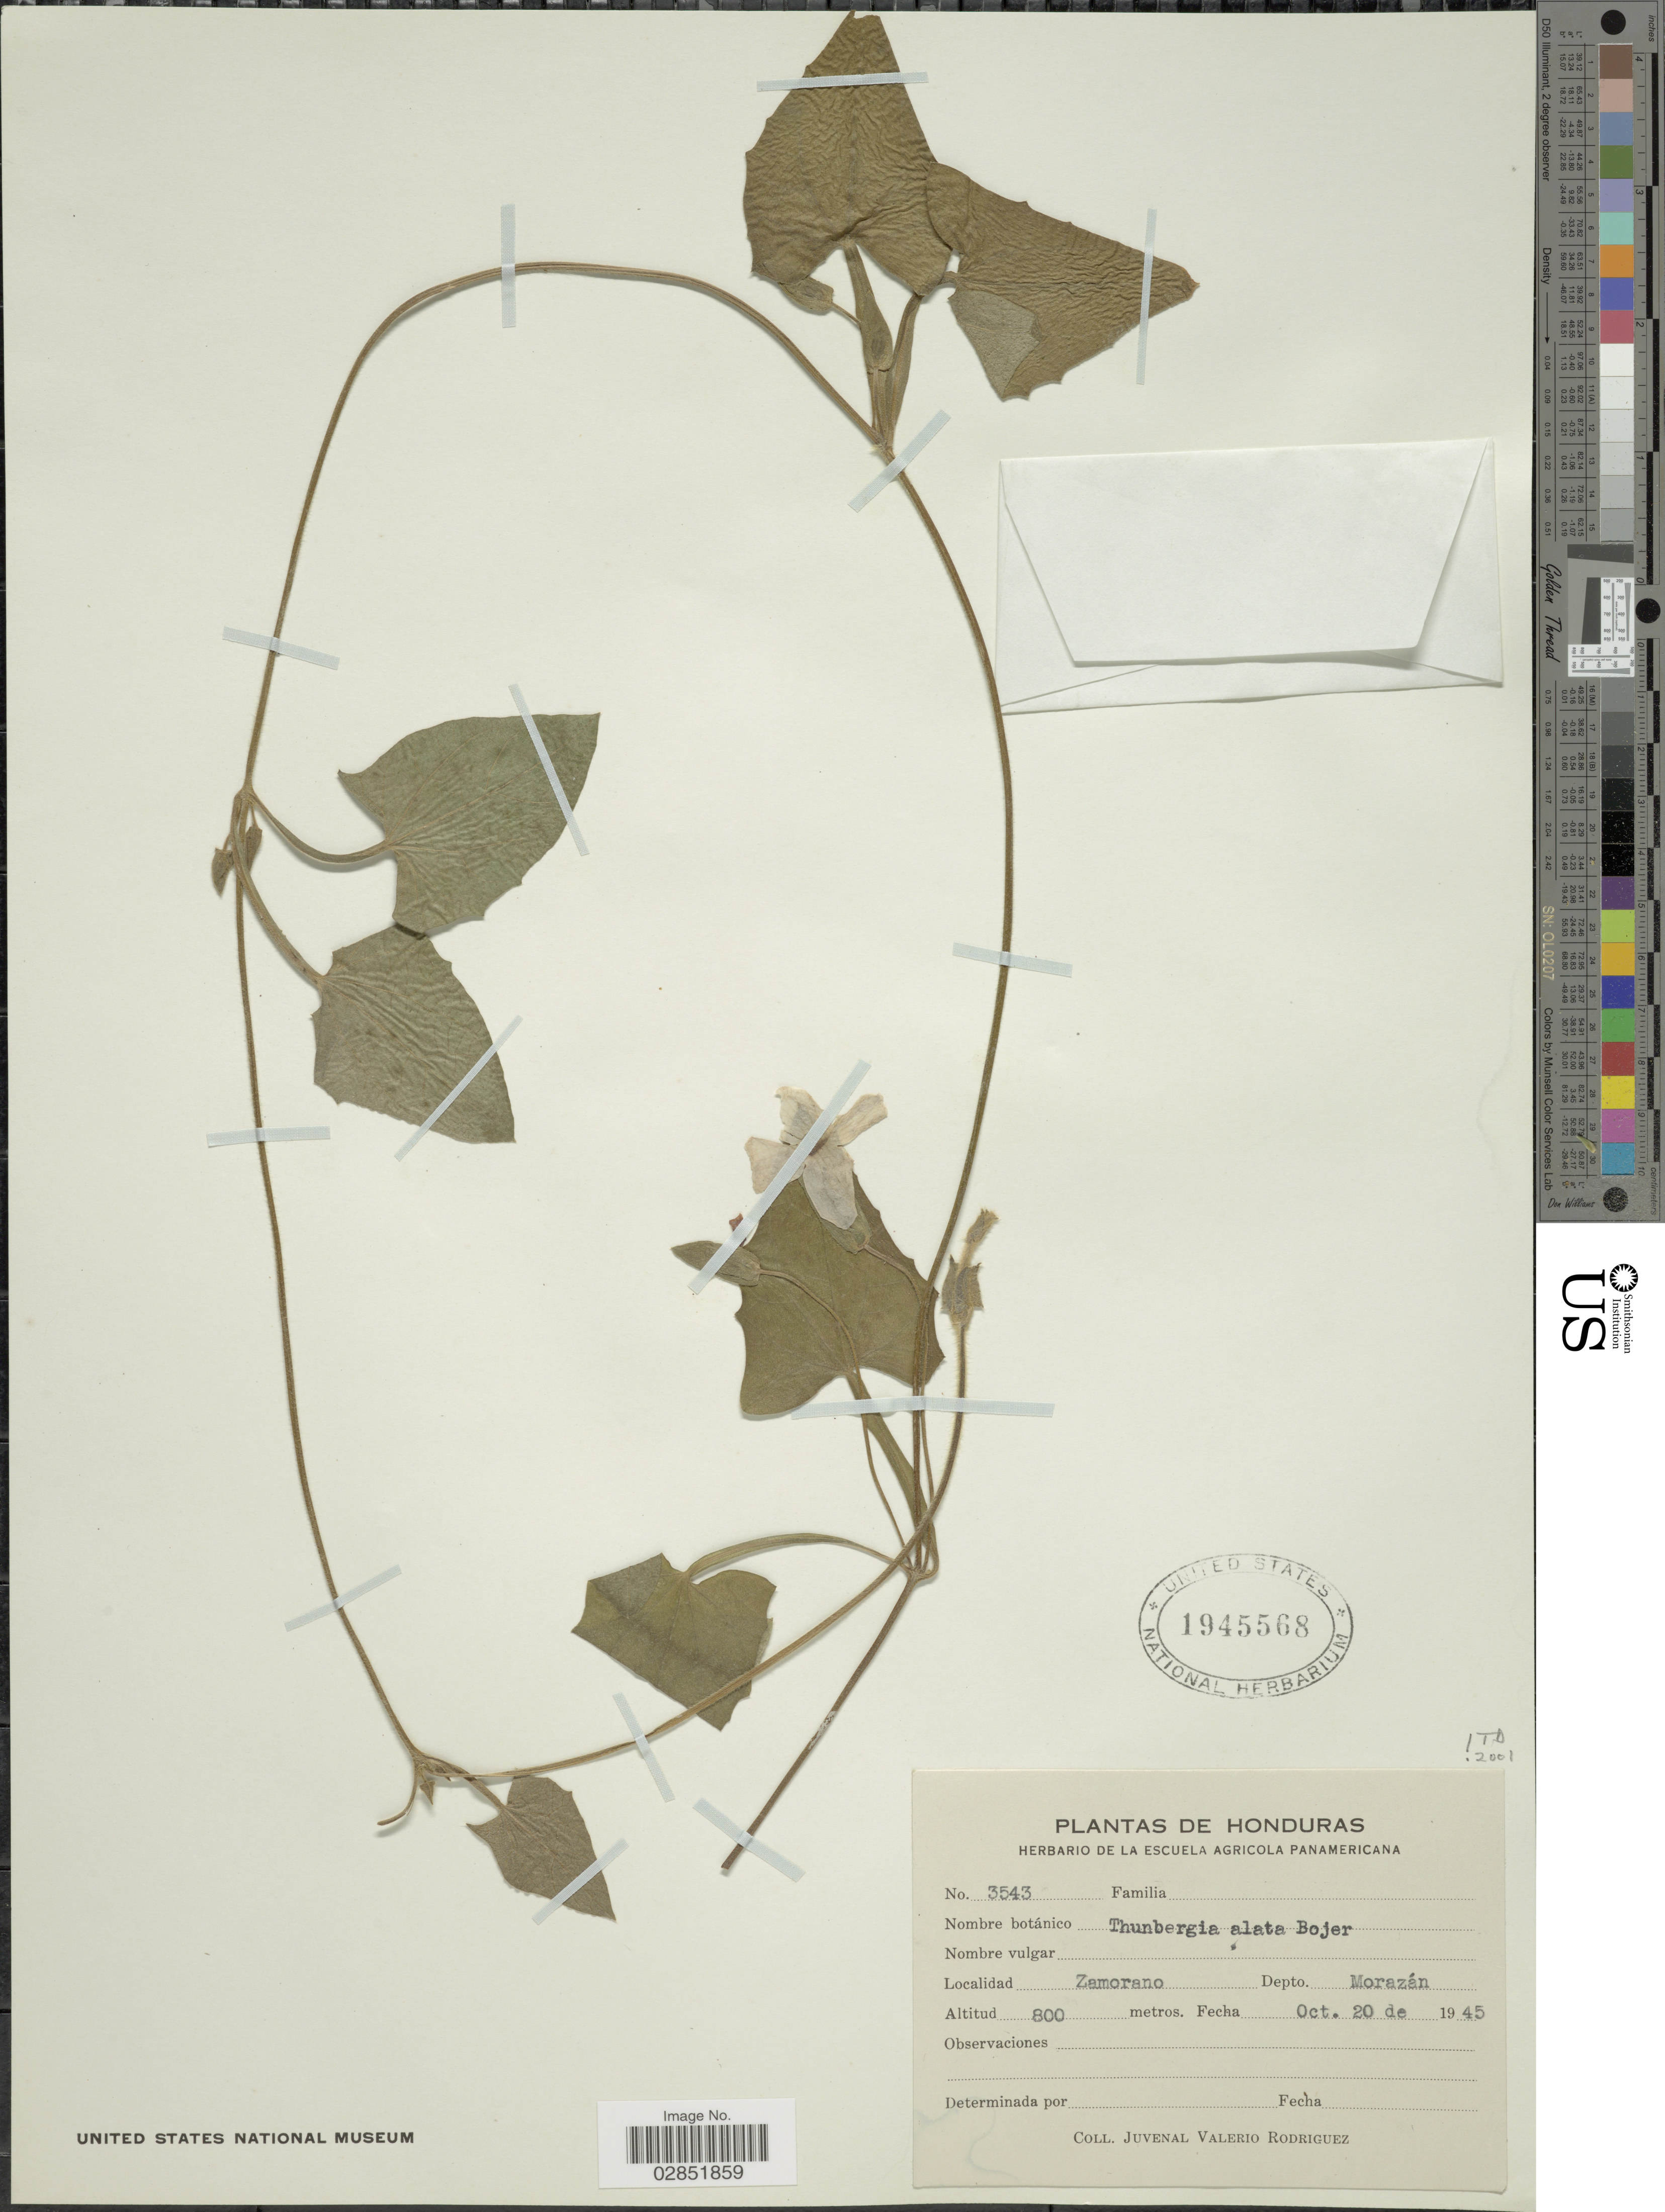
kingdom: Plantae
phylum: Tracheophyta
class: Magnoliopsida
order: Lamiales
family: Acanthaceae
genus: Thunbergia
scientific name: Thunbergia alata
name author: Bojer ex Sims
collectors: J. Valerio R.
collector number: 3543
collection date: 1945-10-20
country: Honduras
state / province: Fco. Morazán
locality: Zamorano, Depto. Morazán.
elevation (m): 800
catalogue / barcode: US 1945568